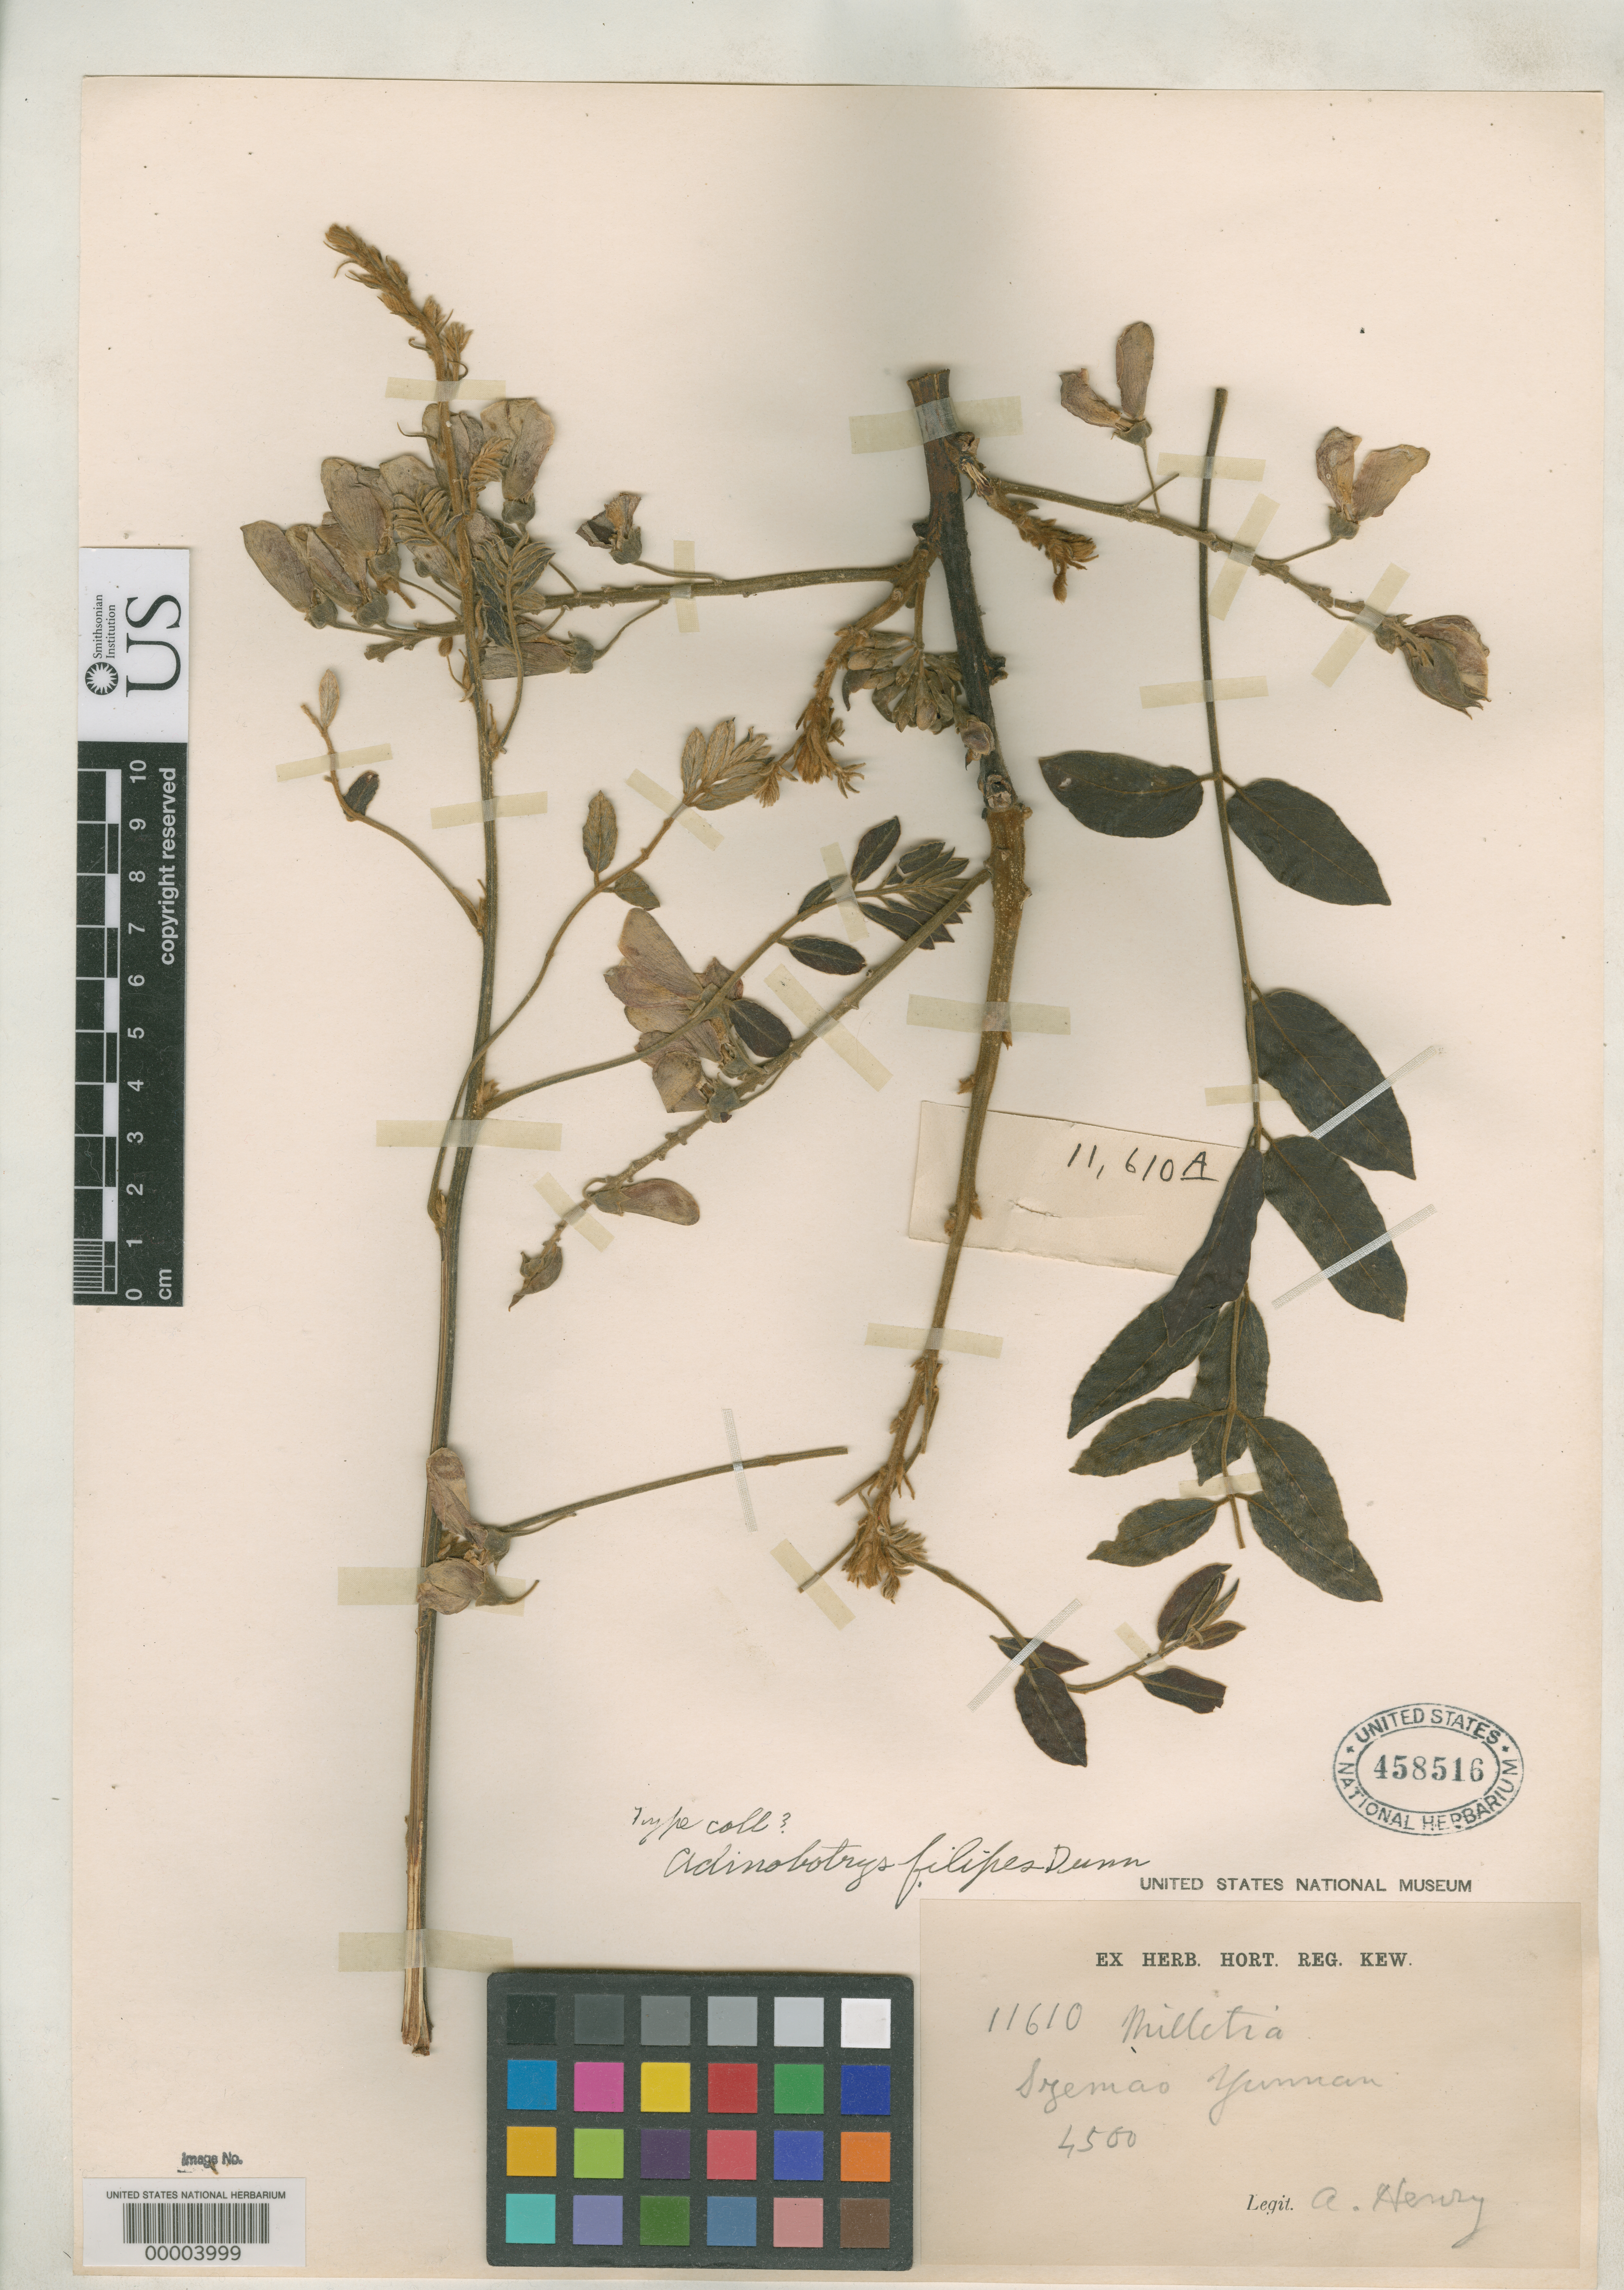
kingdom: Plantae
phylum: Tracheophyta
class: Magnoliopsida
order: Fabales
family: Fabaceae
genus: Adinobotrys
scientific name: Adinobotrys filipes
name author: Dunn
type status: Possible Syntype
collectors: A. Henry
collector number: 11610 A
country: China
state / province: Yunnan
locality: Szemao.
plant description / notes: Presumably original material but dubiously a type; protologue cites Henry 11610 (not 11610 A).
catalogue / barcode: US 458516